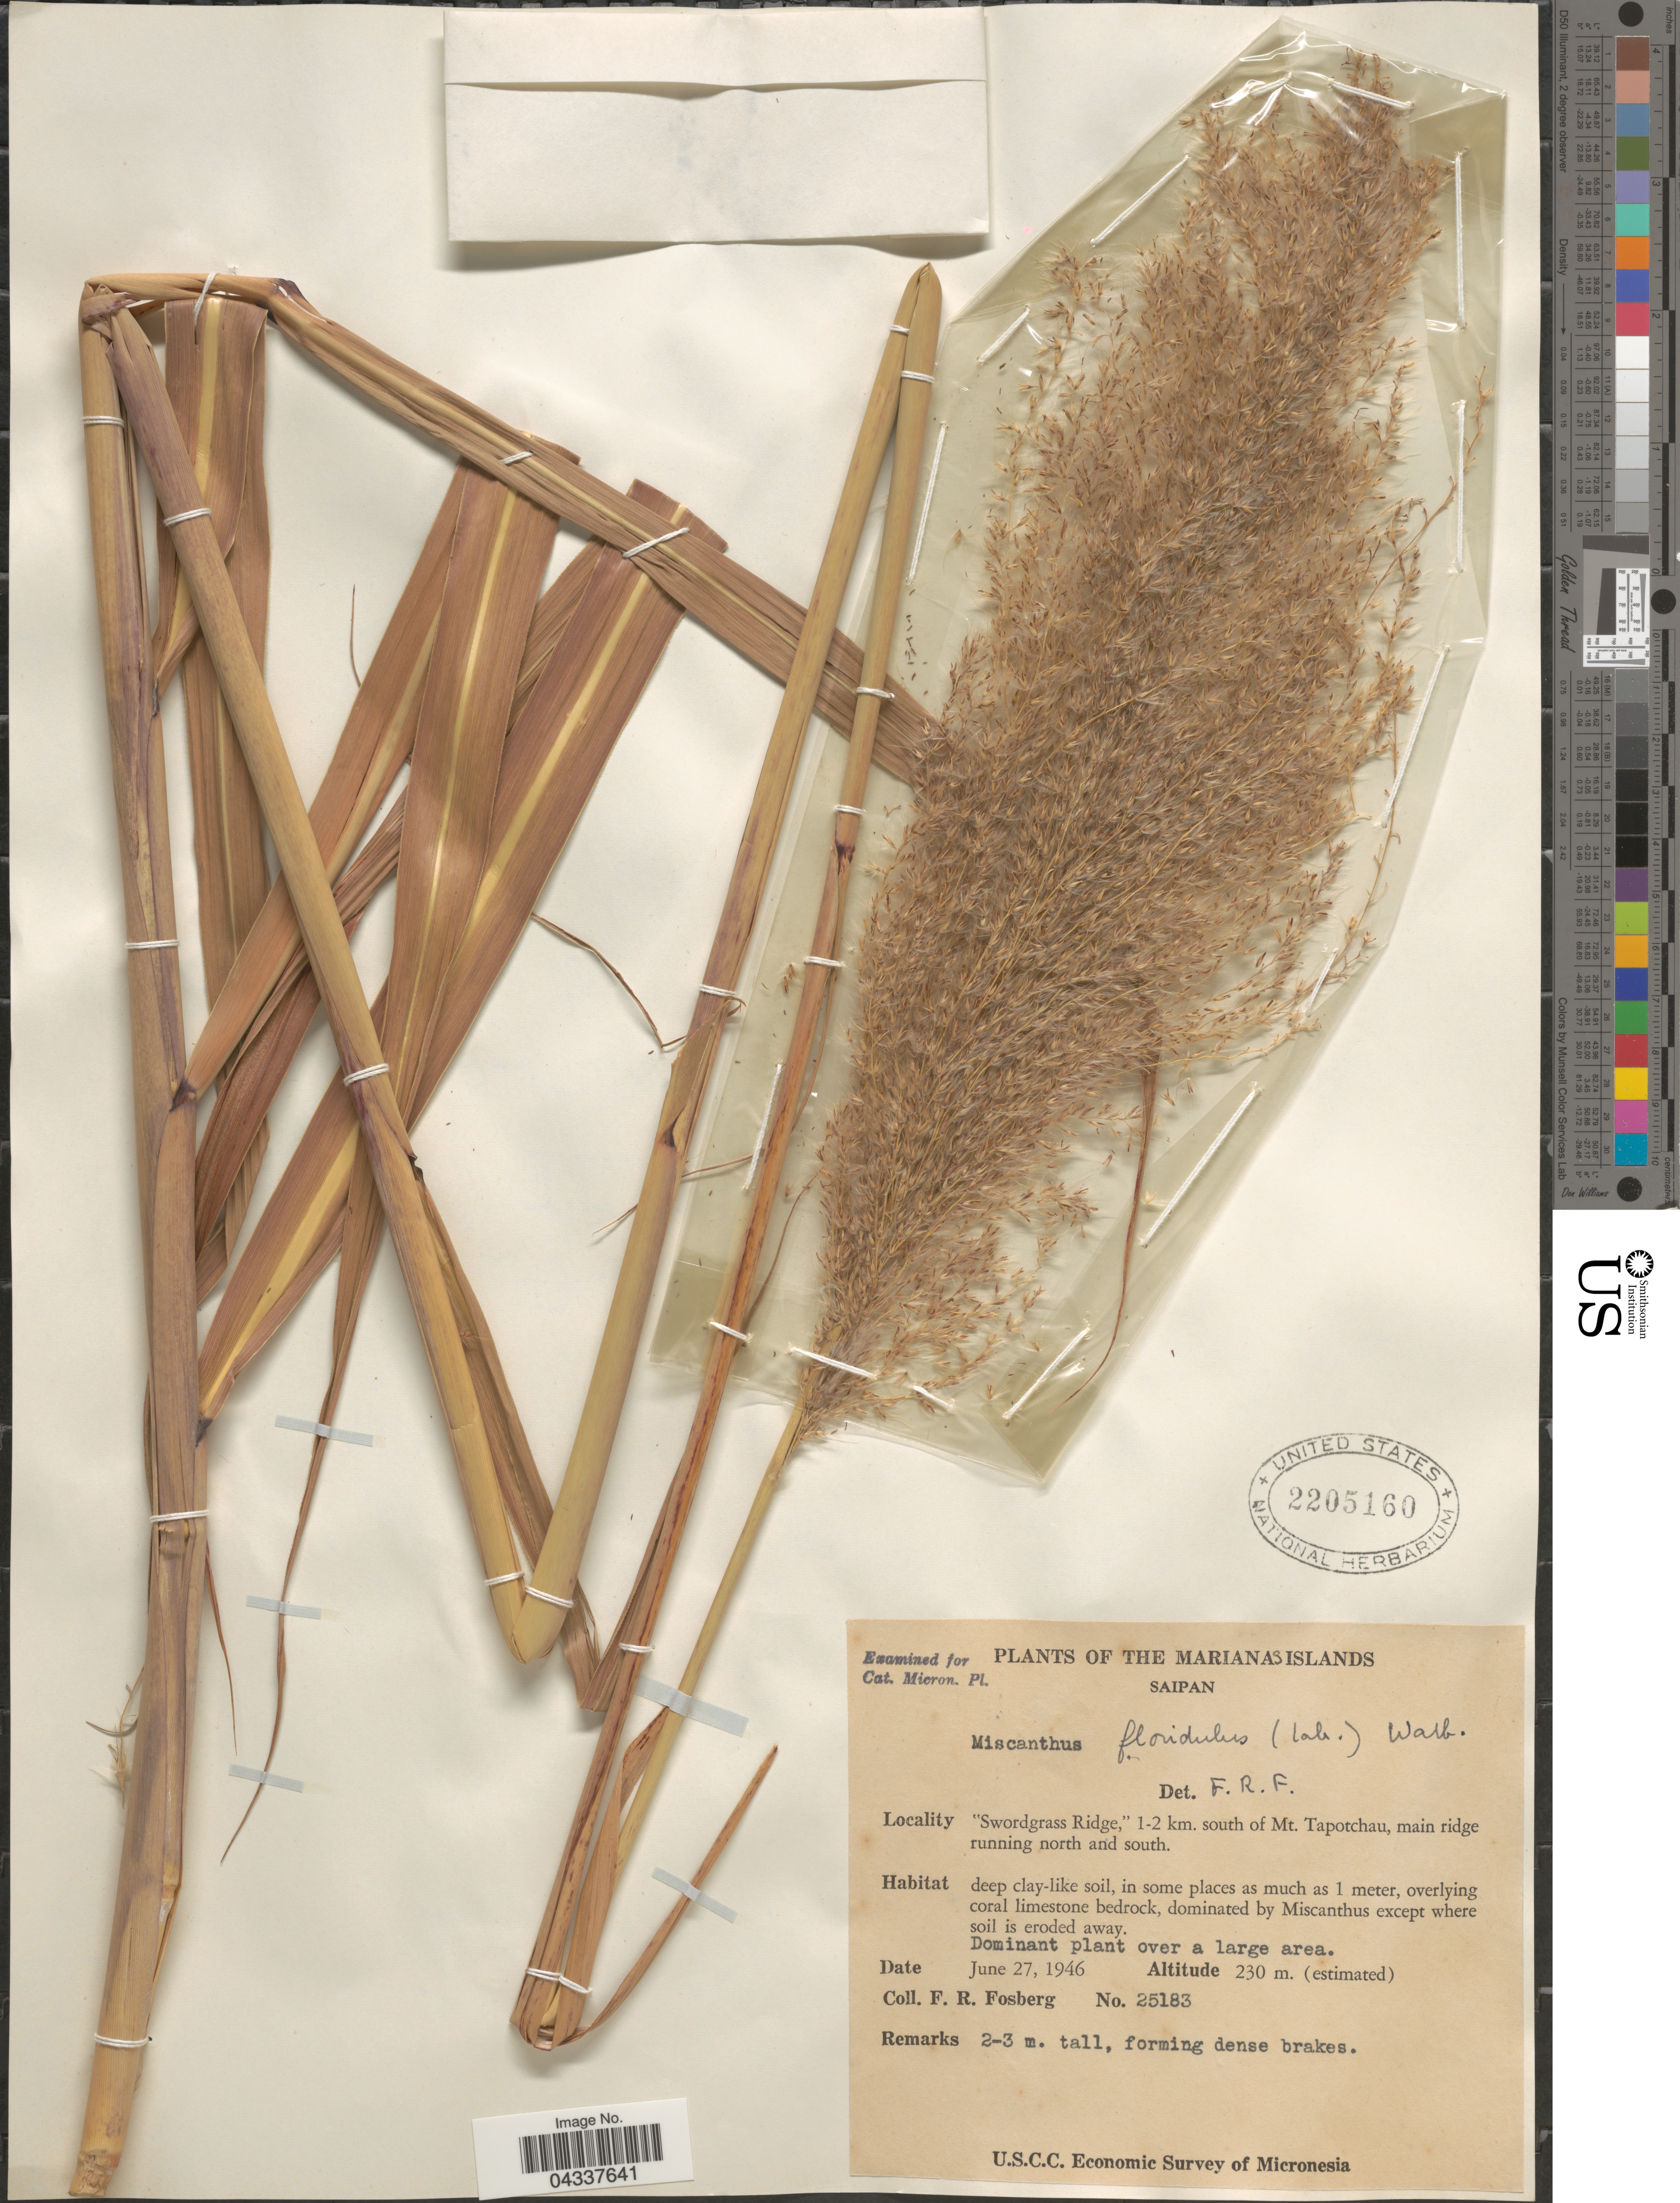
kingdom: Plantae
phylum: Tracheophyta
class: Liliopsida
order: Poales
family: Poaceae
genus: Miscanthus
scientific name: Miscanthus floridulus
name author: (Labill.) Warb.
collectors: F. R. Fosberg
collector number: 25183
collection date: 1946-06-27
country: Northern Mariana Islands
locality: Mariana Islands. Saipan. "Swordgrass Ridge," 1-2 km. south of Mt. Tapotchau, main ridge running north and south. U. S. C. C. Economic Survey of Micronesia.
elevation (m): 230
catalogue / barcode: US 2205160